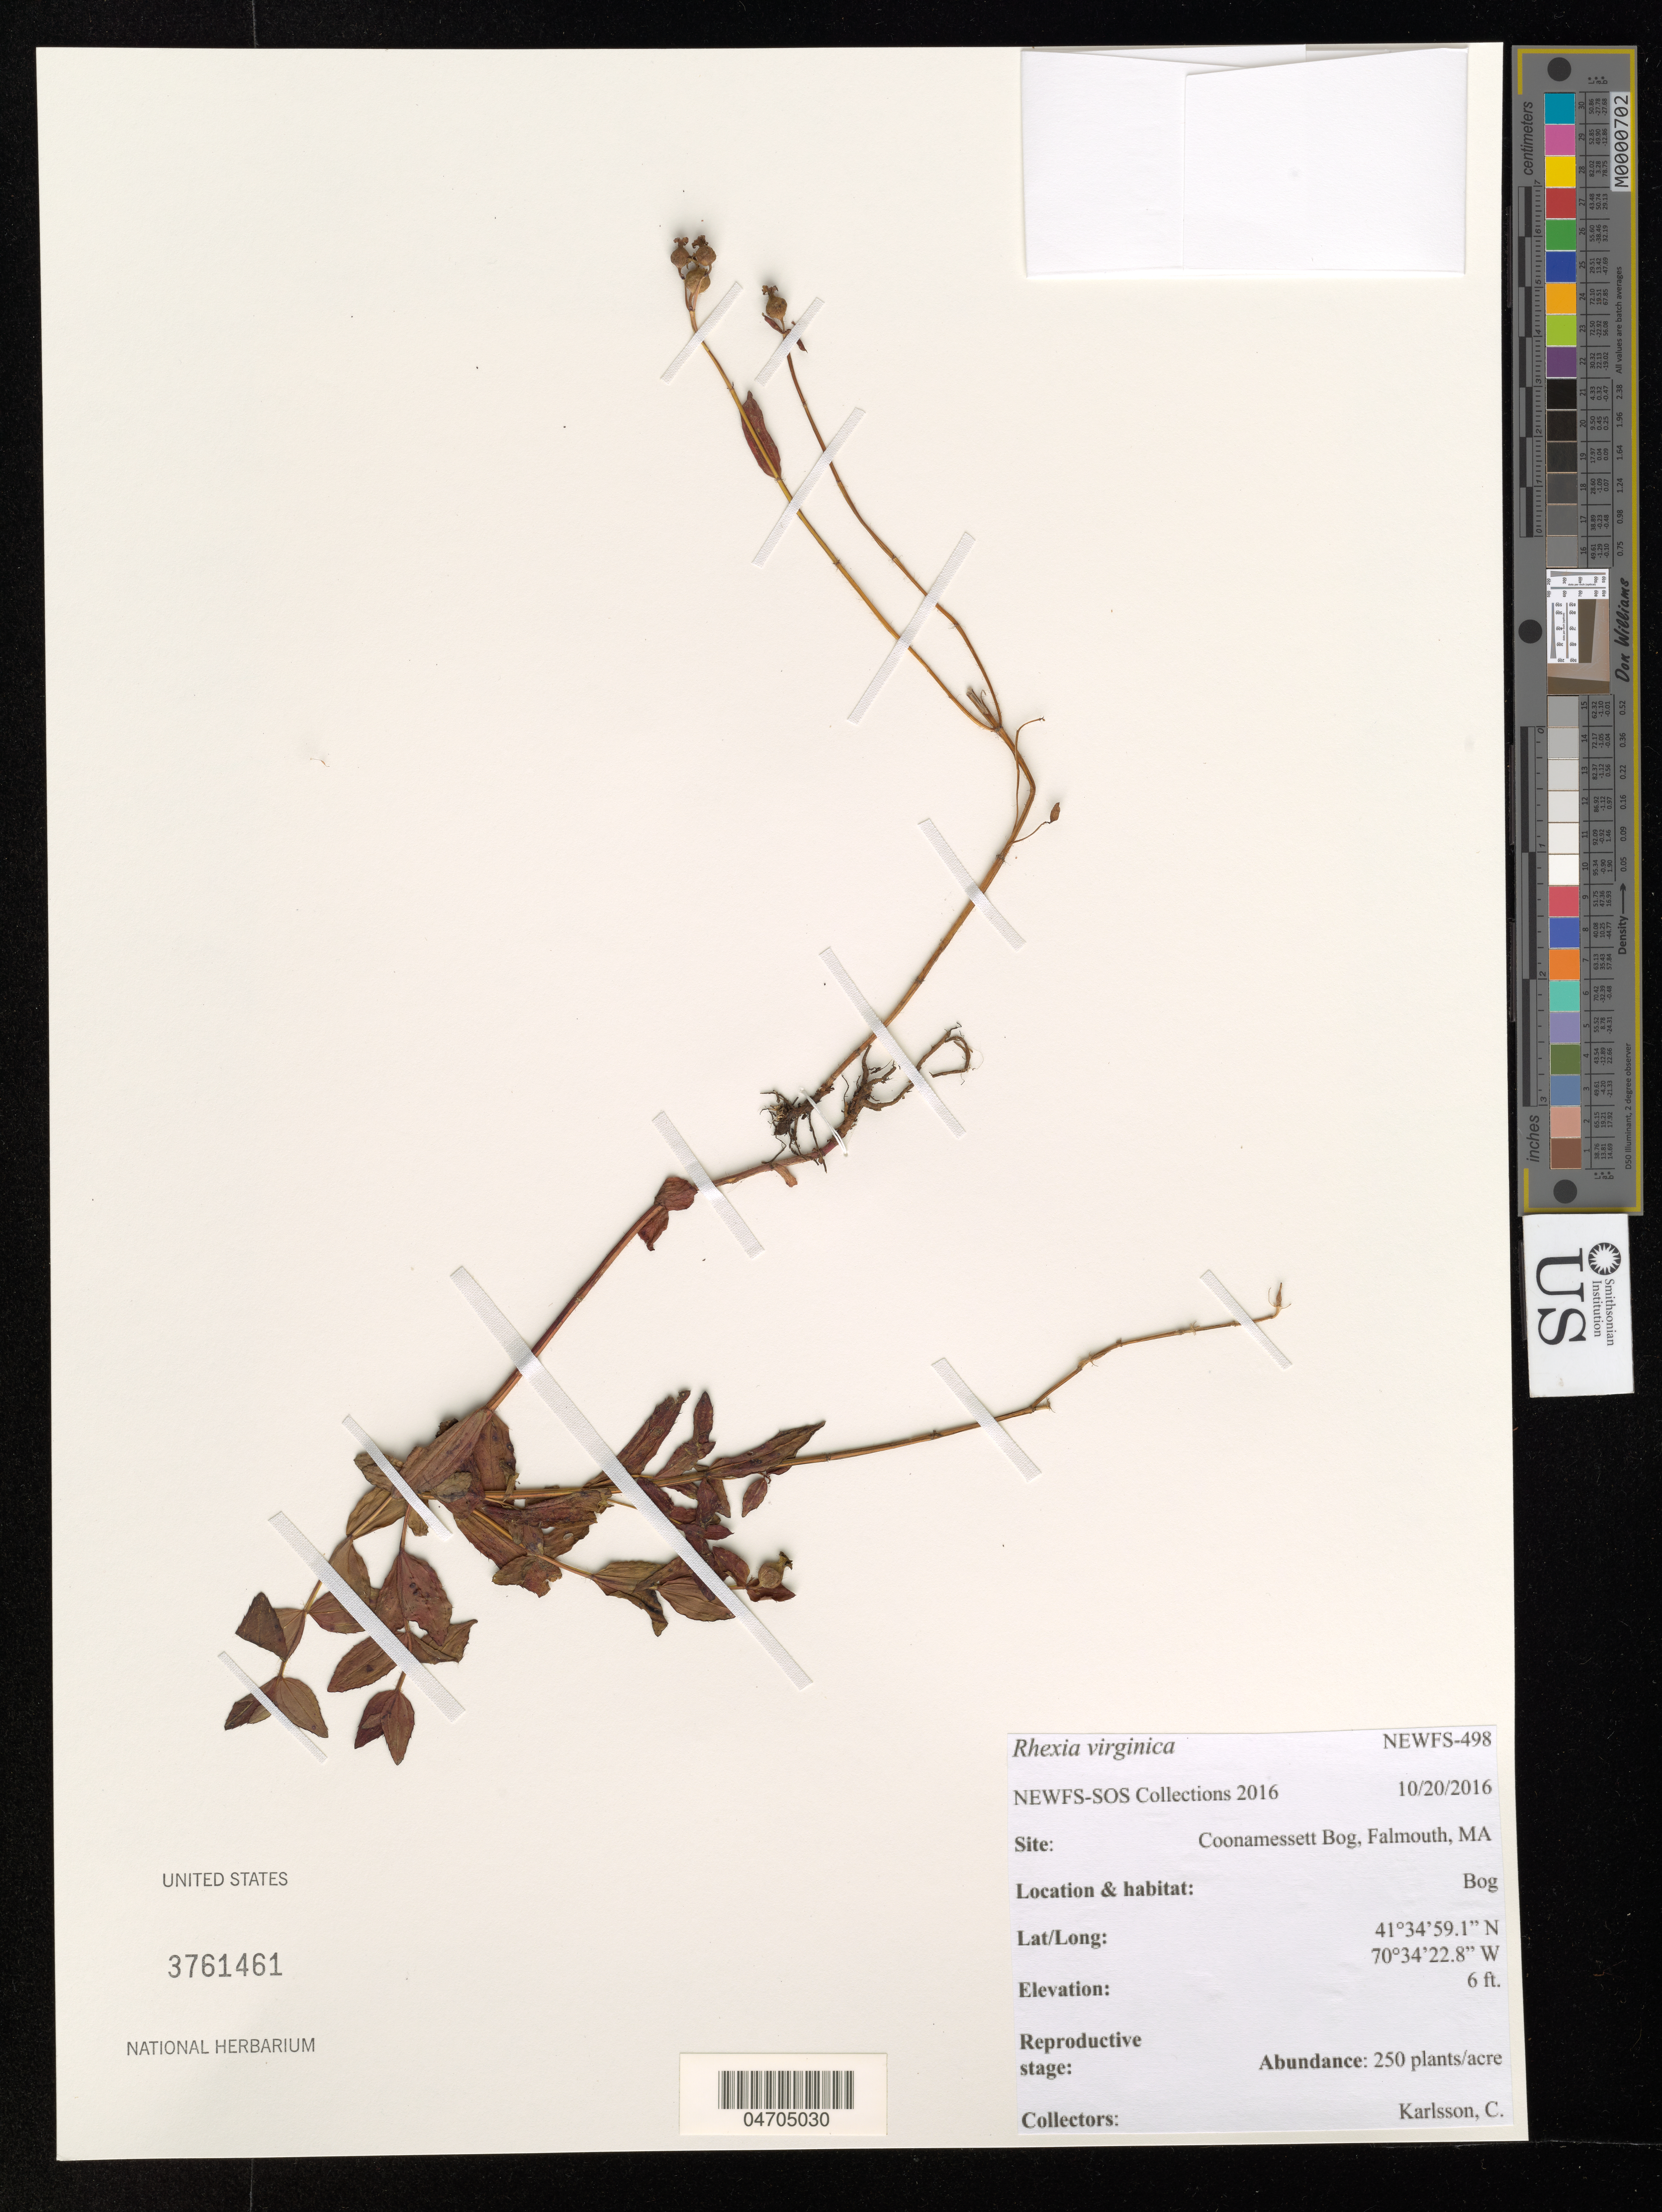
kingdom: Plantae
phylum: Tracheophyta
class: Magnoliopsida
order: Myrtales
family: Melastomataceae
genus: Rhexia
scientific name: Rhexia virginica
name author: L.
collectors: C. Karlsson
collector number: NEWFS-498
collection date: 2016-10-20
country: United States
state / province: Massachusetts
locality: Coonamesset Bog, Falmouth.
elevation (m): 2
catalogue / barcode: US 3761461